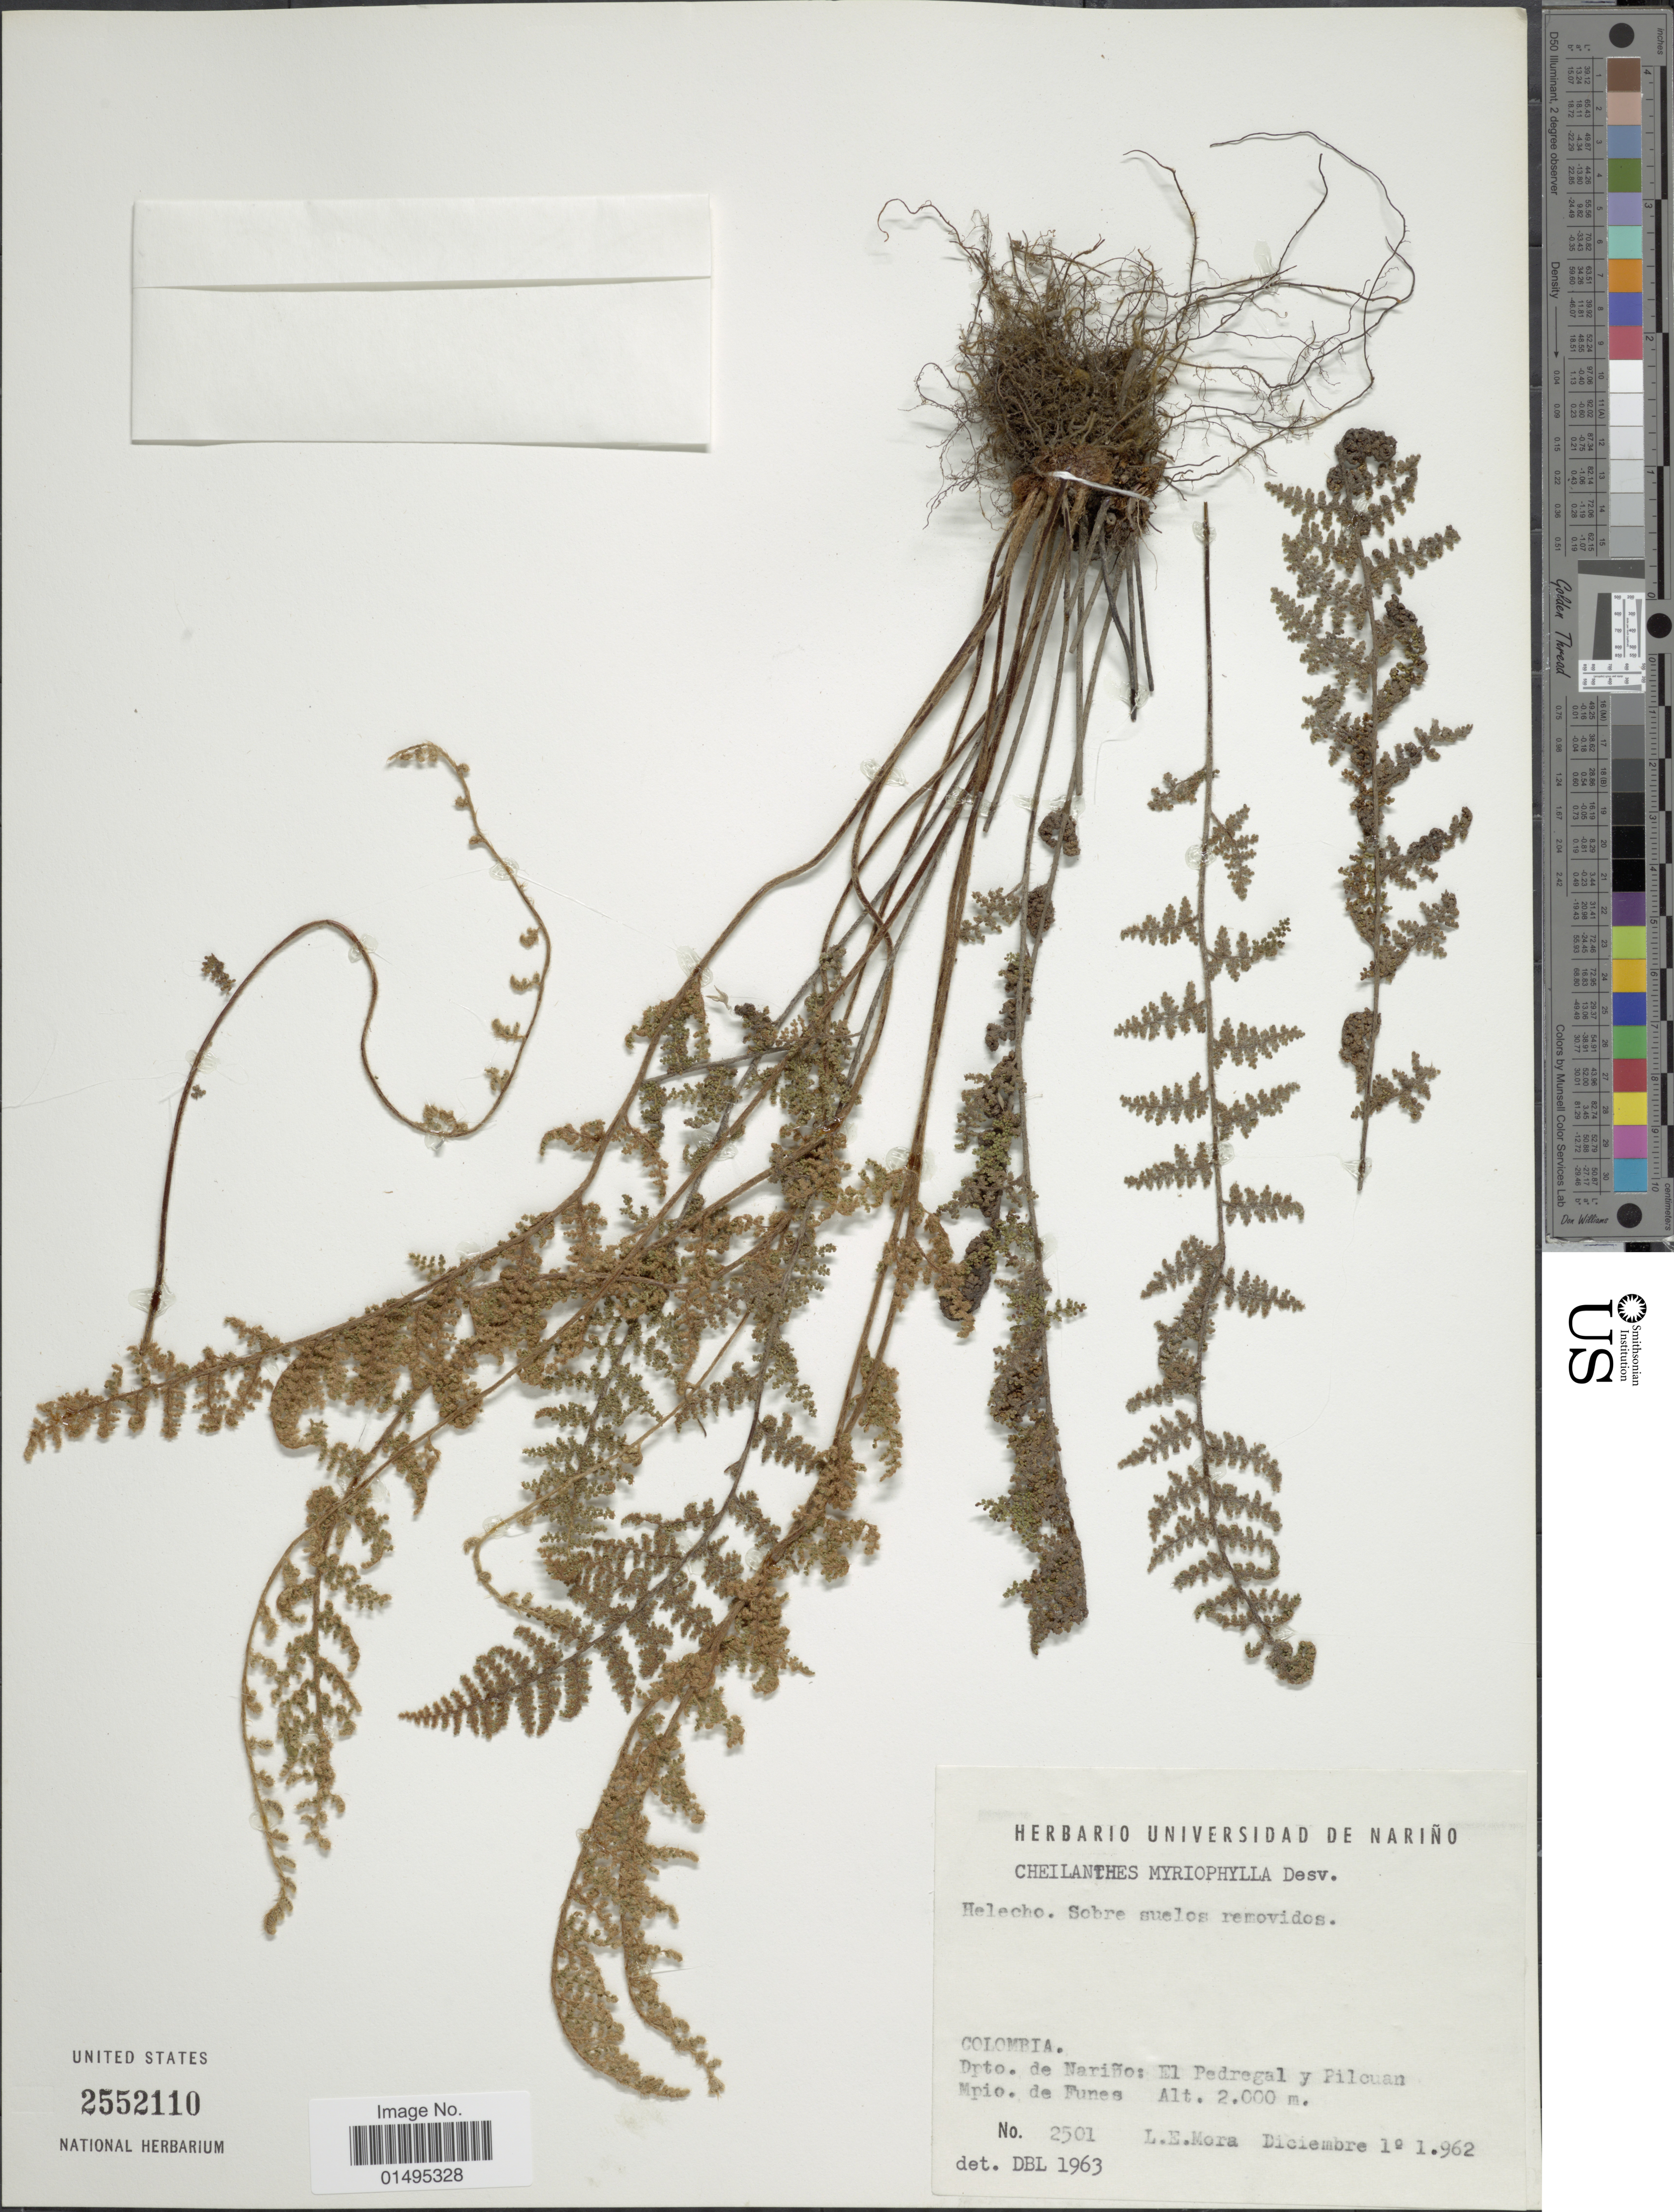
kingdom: Plantae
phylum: Tracheophyta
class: Polypodiopsida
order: Polypodiales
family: Pteridaceae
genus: Myriopteris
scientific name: Myriopteris myriophylla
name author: (Desv.) J. Sm.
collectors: L. Mora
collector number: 2501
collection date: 1962-12-01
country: Colombia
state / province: Nariño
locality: Colombia. Dpto. de Narino: El Pedregal y Pilcuan Mpio. de Funes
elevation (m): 2000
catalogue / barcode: US 2552110